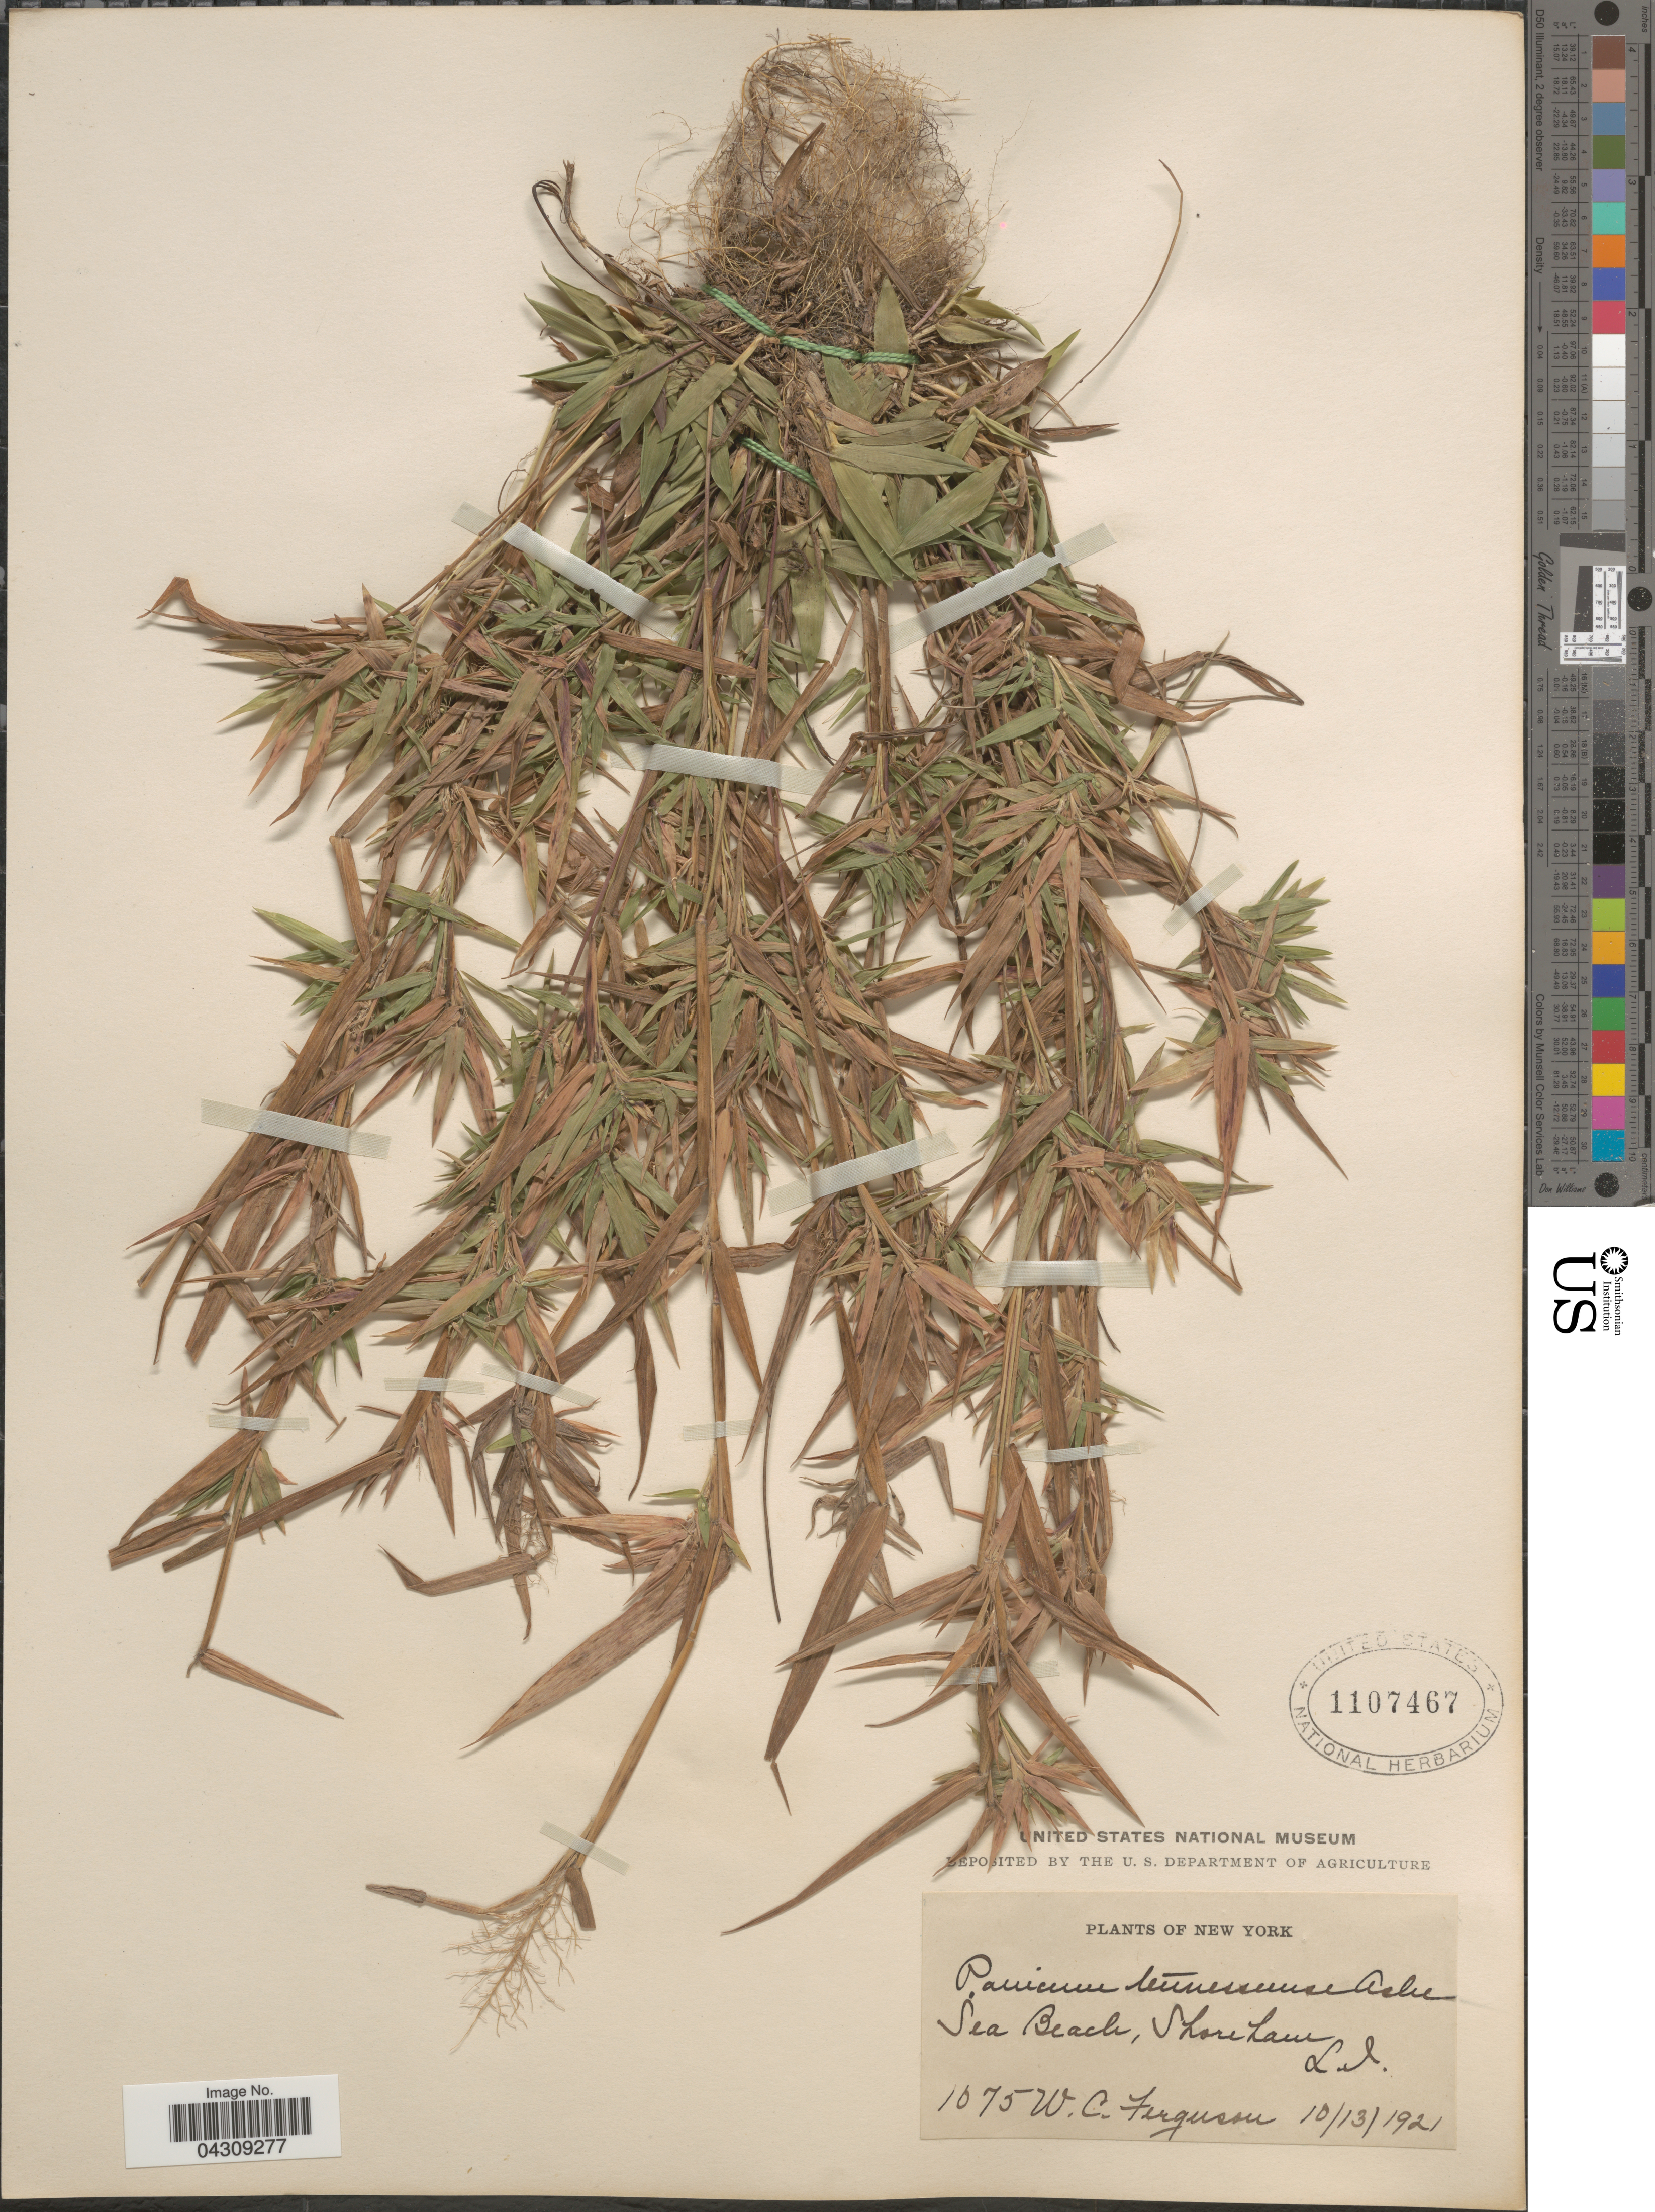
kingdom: Plantae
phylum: Tracheophyta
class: Liliopsida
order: Poales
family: Poaceae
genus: Dichanthelium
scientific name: Dichanthelium acuminatum var. acuminatum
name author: (Sw.) Gould & C.A. Clark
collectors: W. Ferguson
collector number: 1075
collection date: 1921-10-13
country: United States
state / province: New York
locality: Sea Beach, Shoreham, L. I.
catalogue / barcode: US 1107467